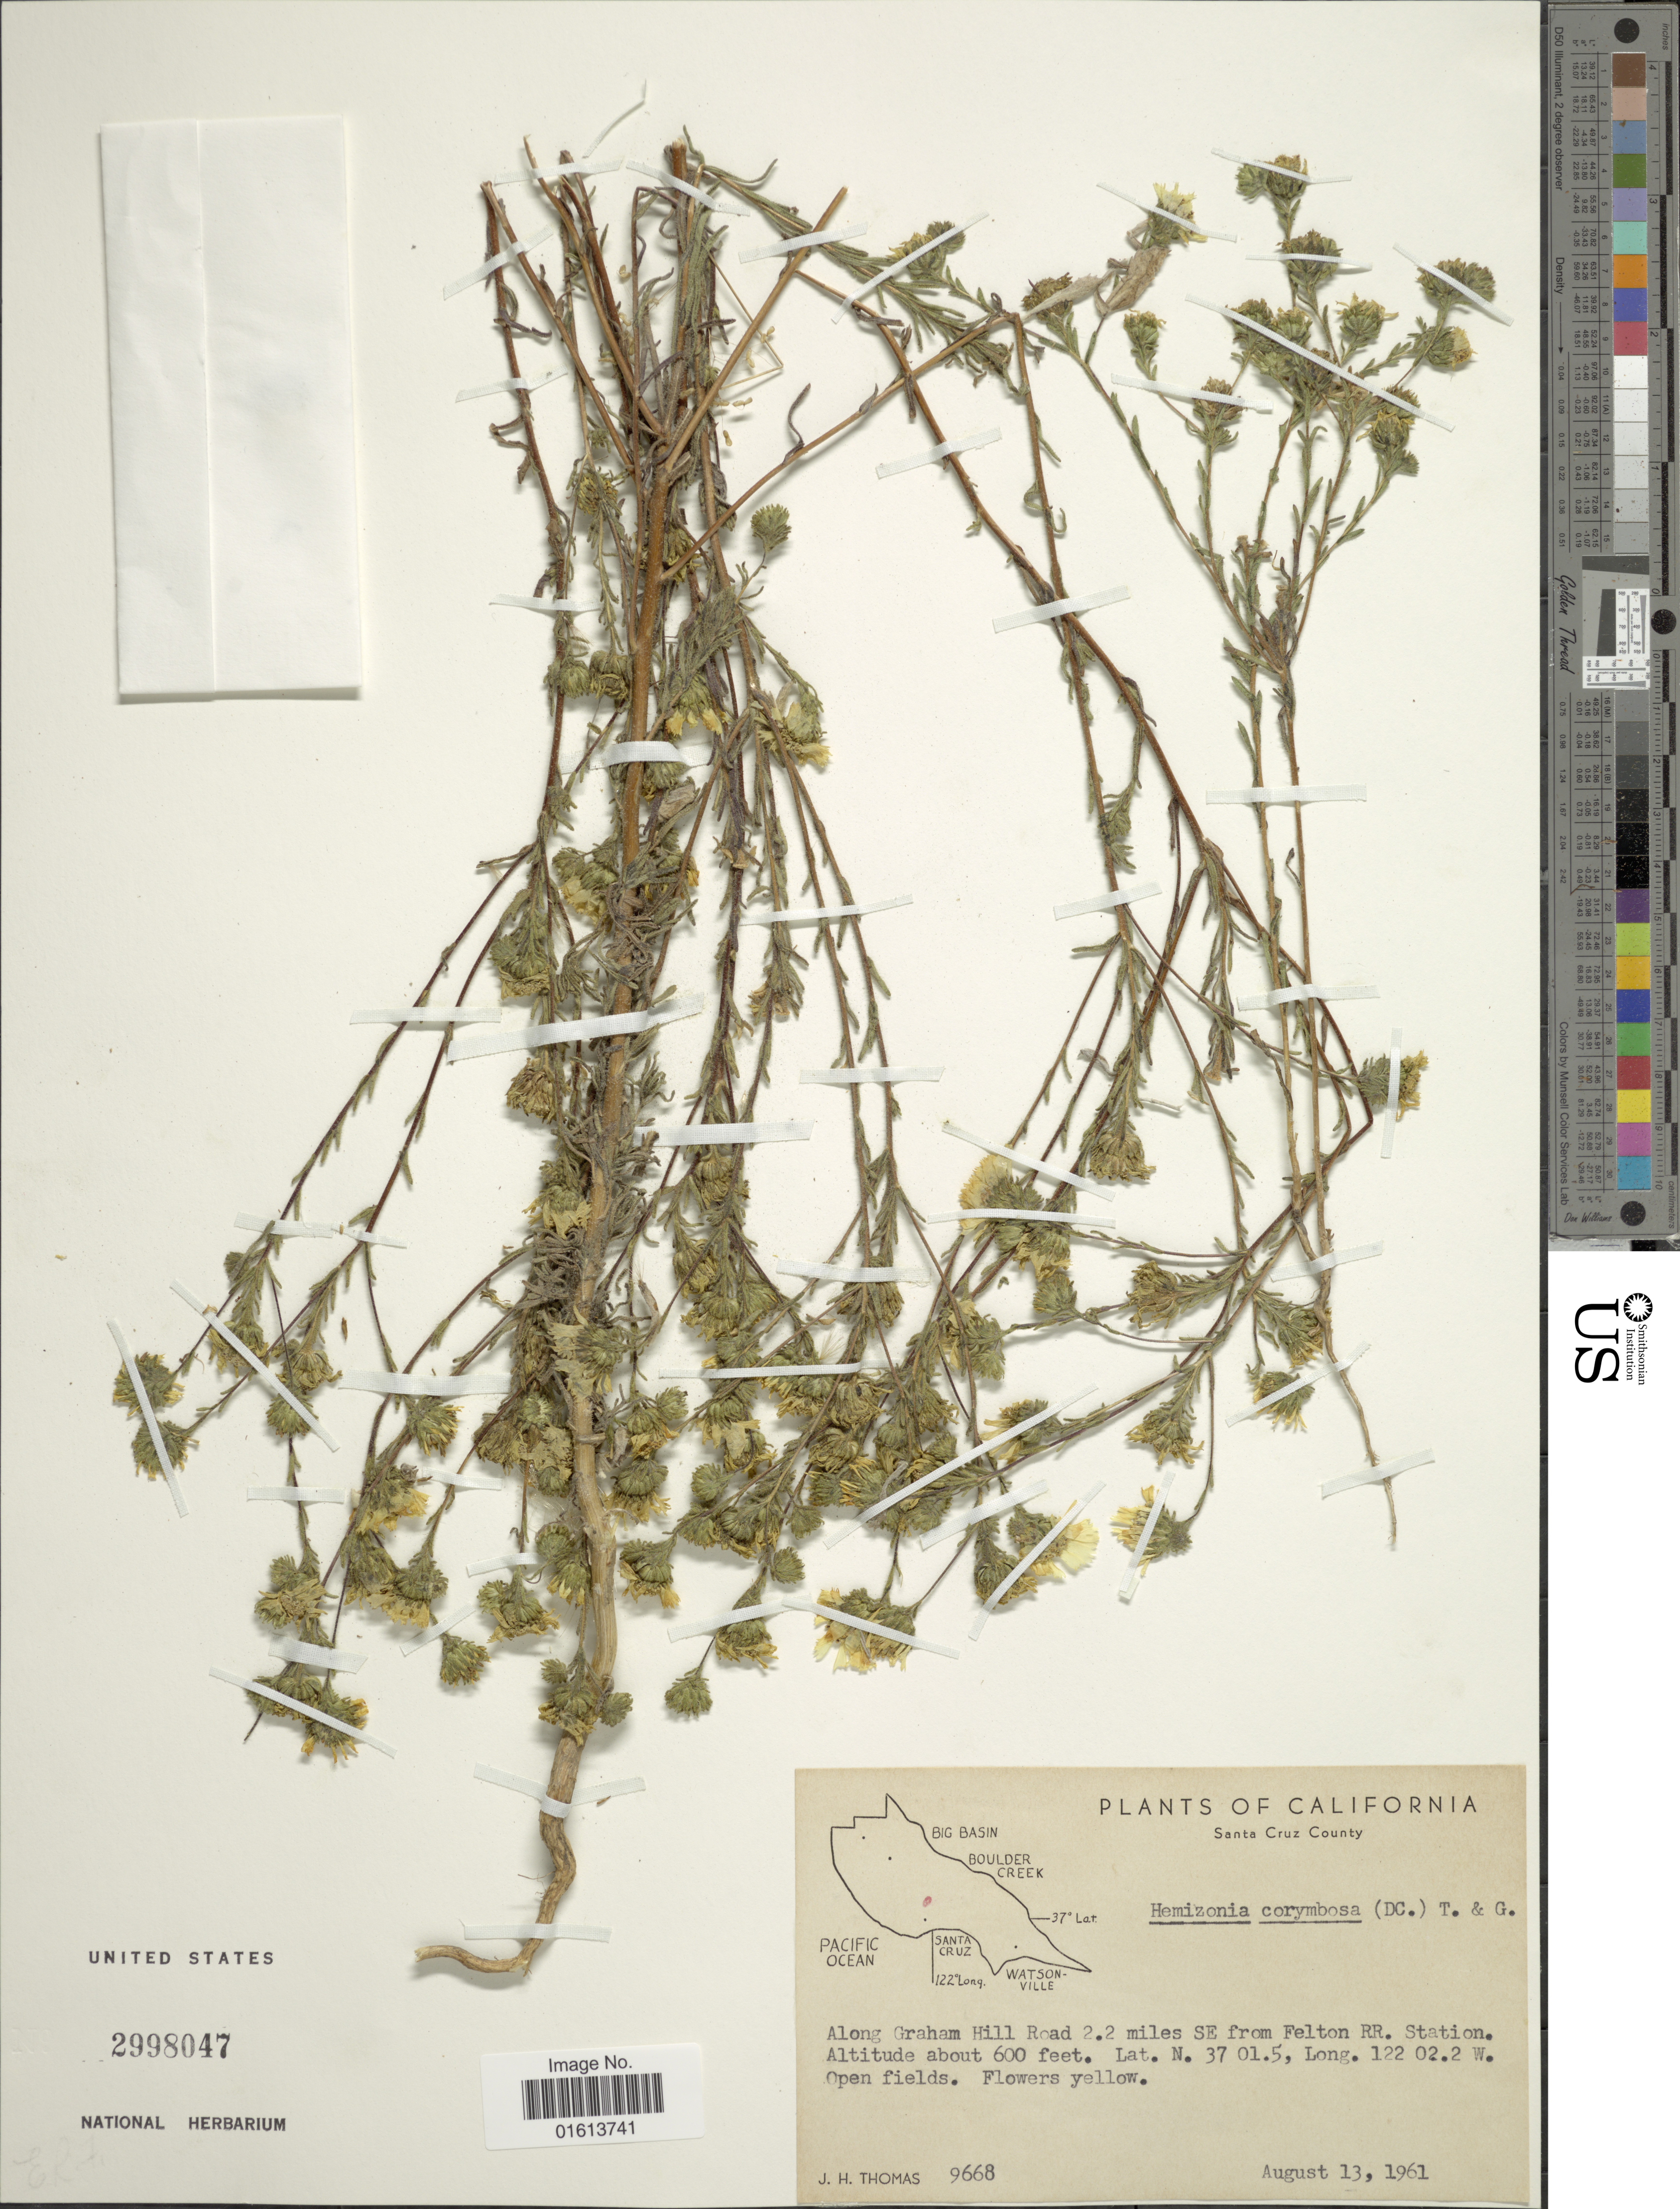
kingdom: Plantae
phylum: Tracheophyta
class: Magnoliopsida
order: Asterales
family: Asteraceae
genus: Deinandra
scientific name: Deinandra corymbosa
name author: (DC.) B.G. Baldwin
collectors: J. H. Thomas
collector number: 9668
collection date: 1961-08-13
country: United States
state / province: California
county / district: Santa Cruz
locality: California. Santa Cruz County. Along Graham Hill Road 2.2 miles SE from Felton RR. Station.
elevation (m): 183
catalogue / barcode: US 2998047